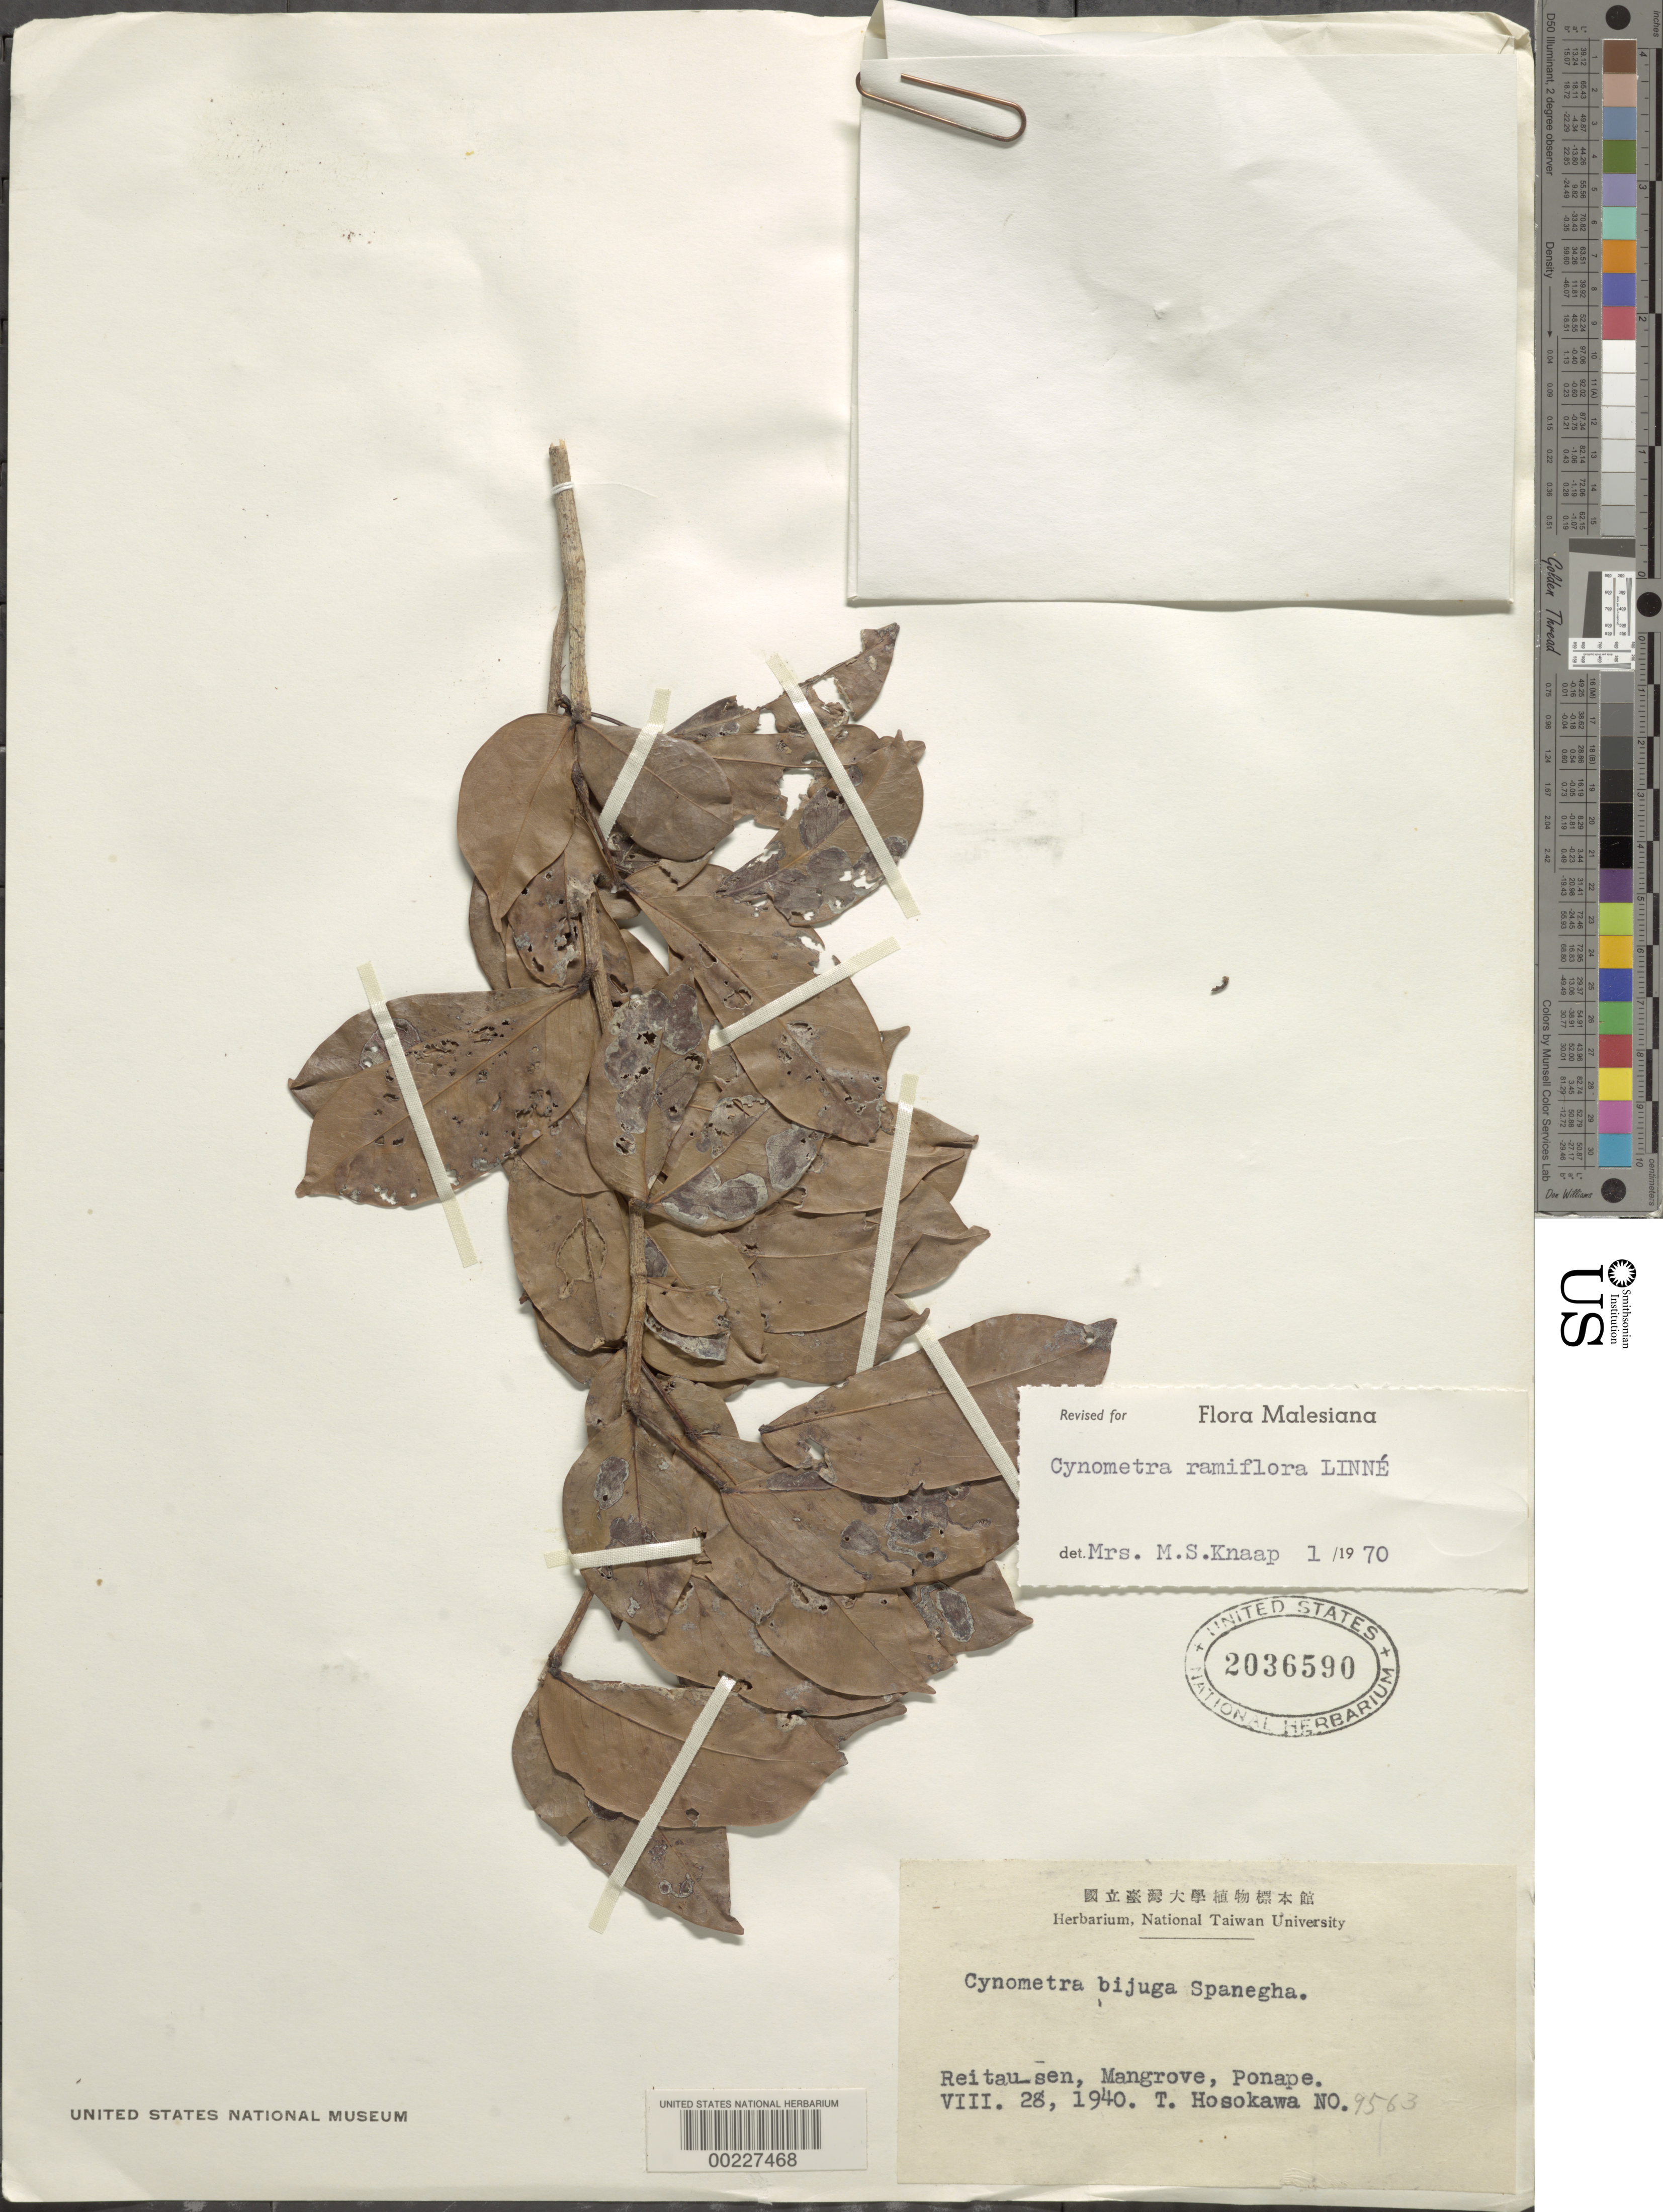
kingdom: Plantae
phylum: Tracheophyta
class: Magnoliopsida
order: Fabales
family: Fabaceae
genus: Cynometra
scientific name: Cynometra ramiflora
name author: L.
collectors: T. Hosokawa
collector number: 9563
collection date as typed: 28 Aug 1940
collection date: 1940-08-28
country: Micronesia, Federated States of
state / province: Pohnpei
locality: Retau-sen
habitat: Mangrove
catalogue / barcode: US 2036590